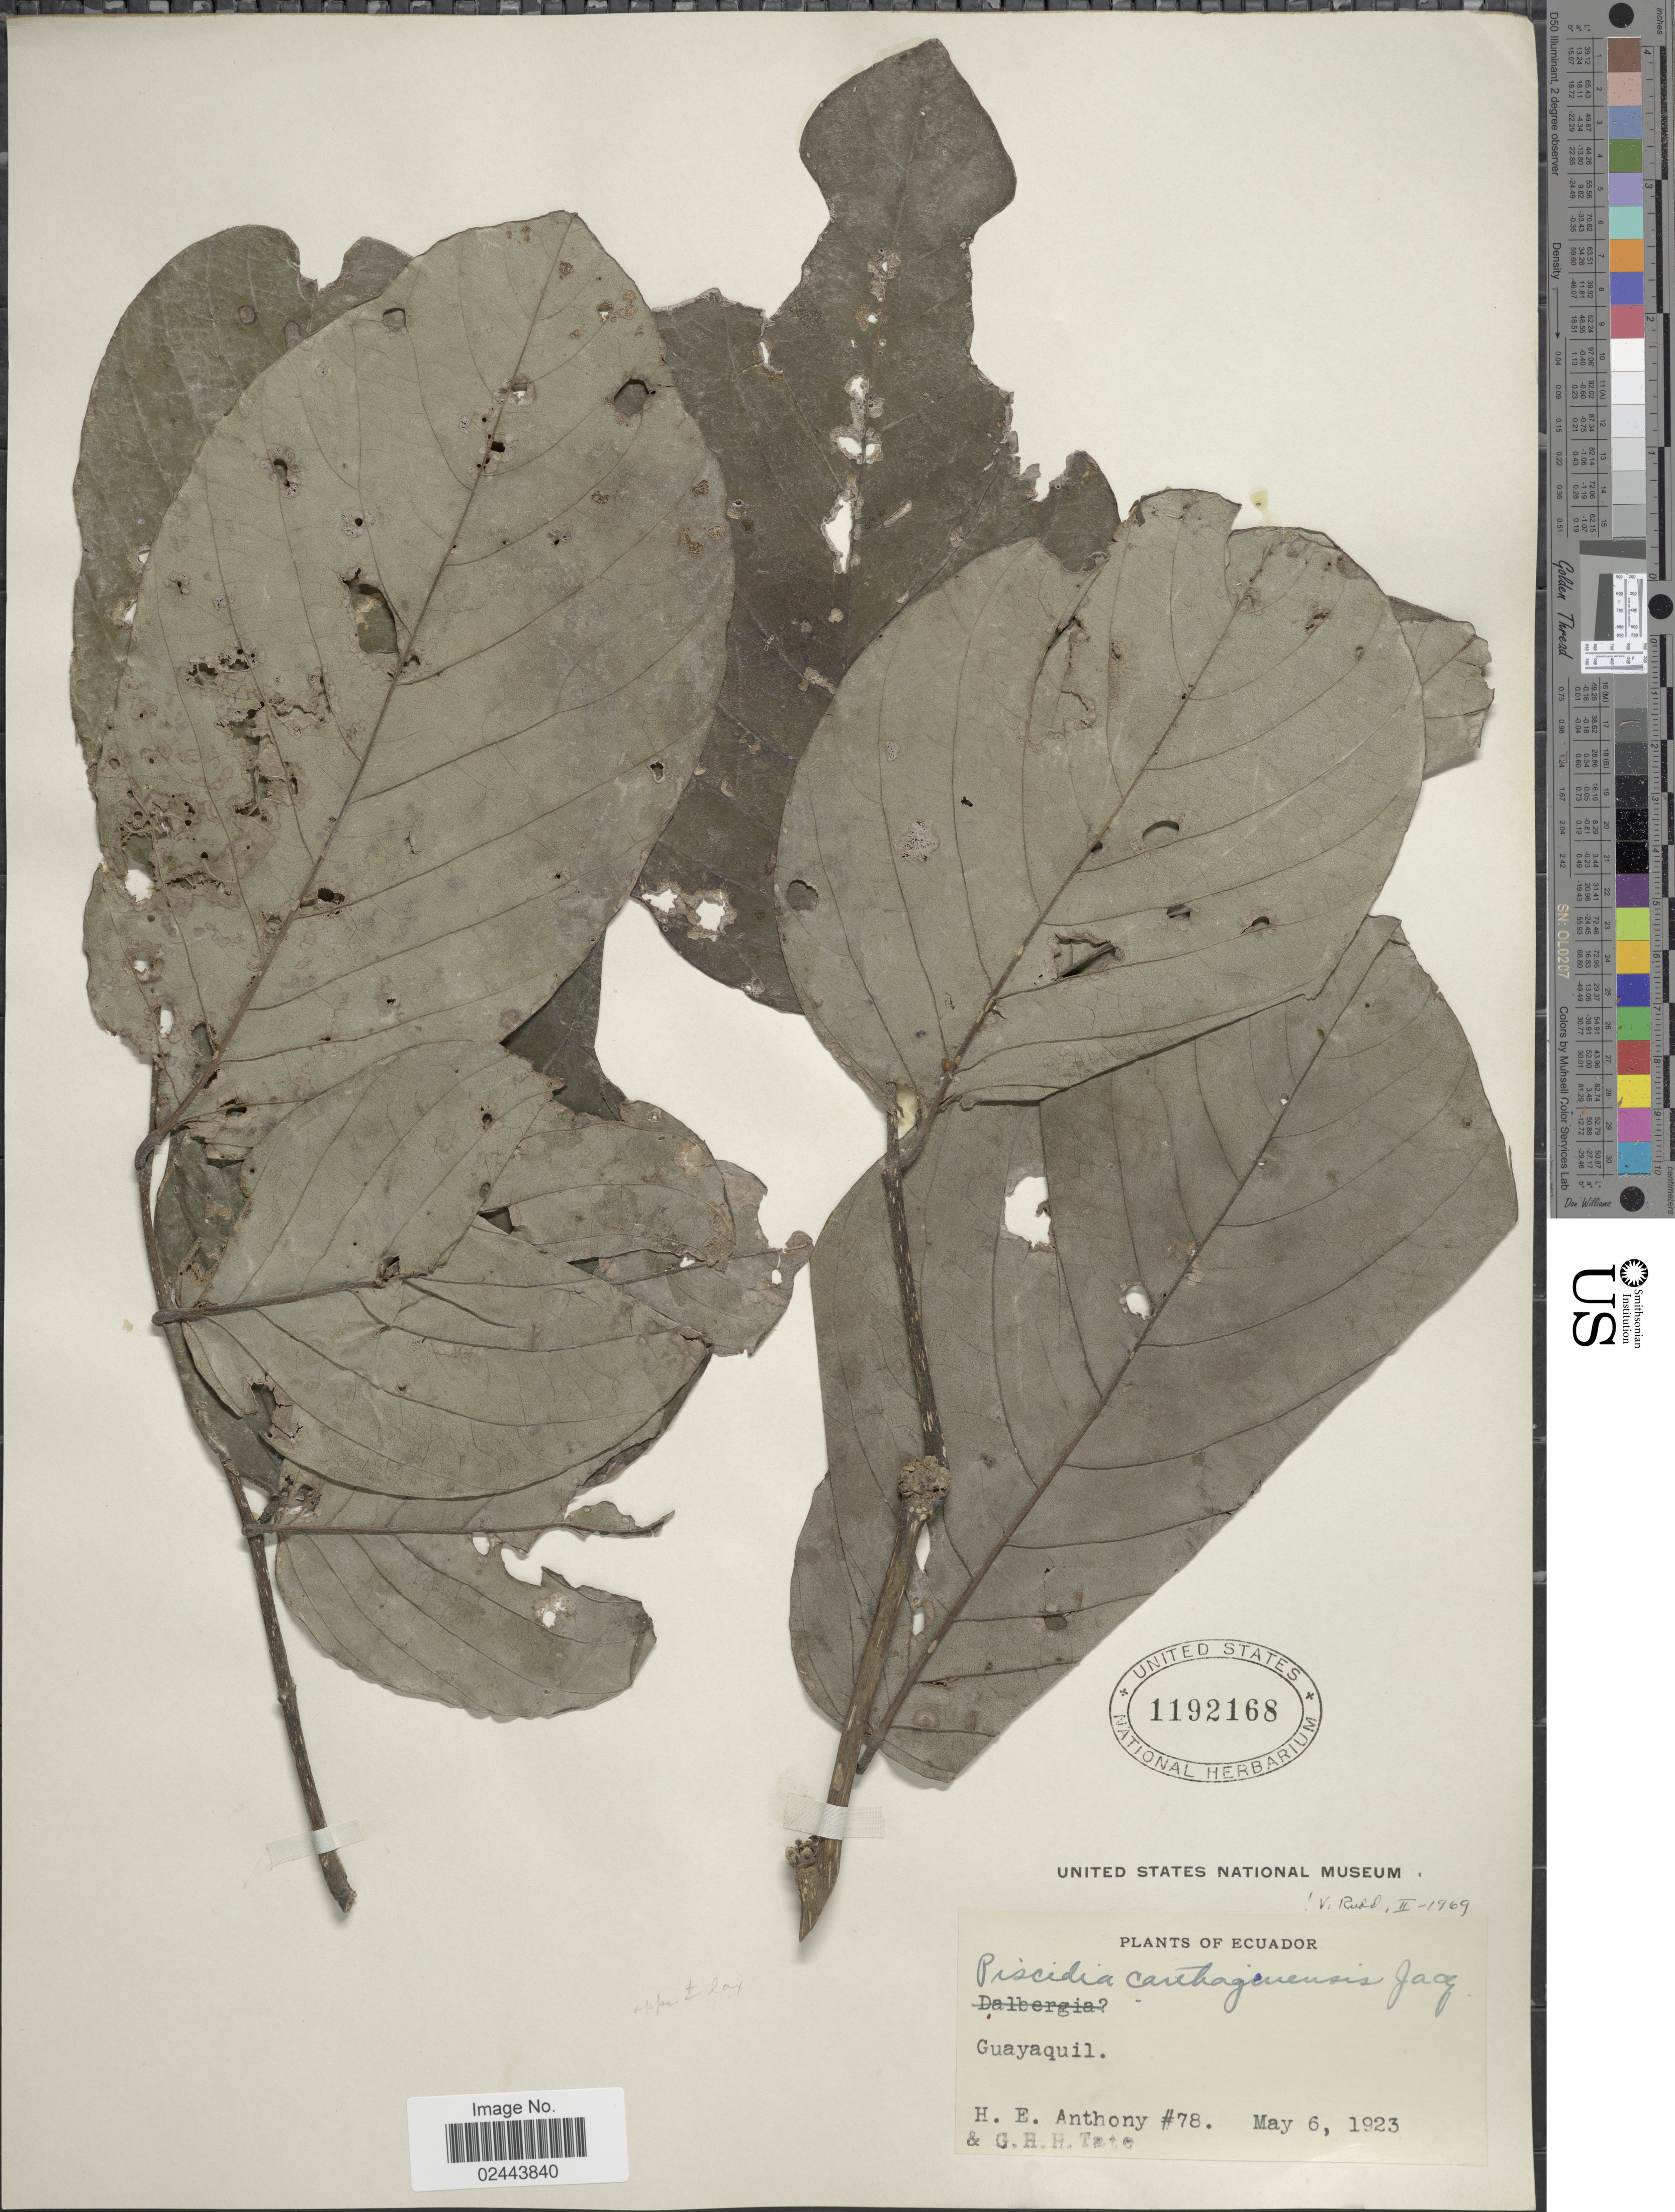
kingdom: Plantae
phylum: Tracheophyta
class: Magnoliopsida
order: Fabales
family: Fabaceae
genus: Piscidia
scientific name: Piscidia carthagenensis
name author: Jacq.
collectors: H. E. Anthony & G. H. H.Tate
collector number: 78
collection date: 1923-05-06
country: Ecuador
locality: Guayaquil.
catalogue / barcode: US 1192168